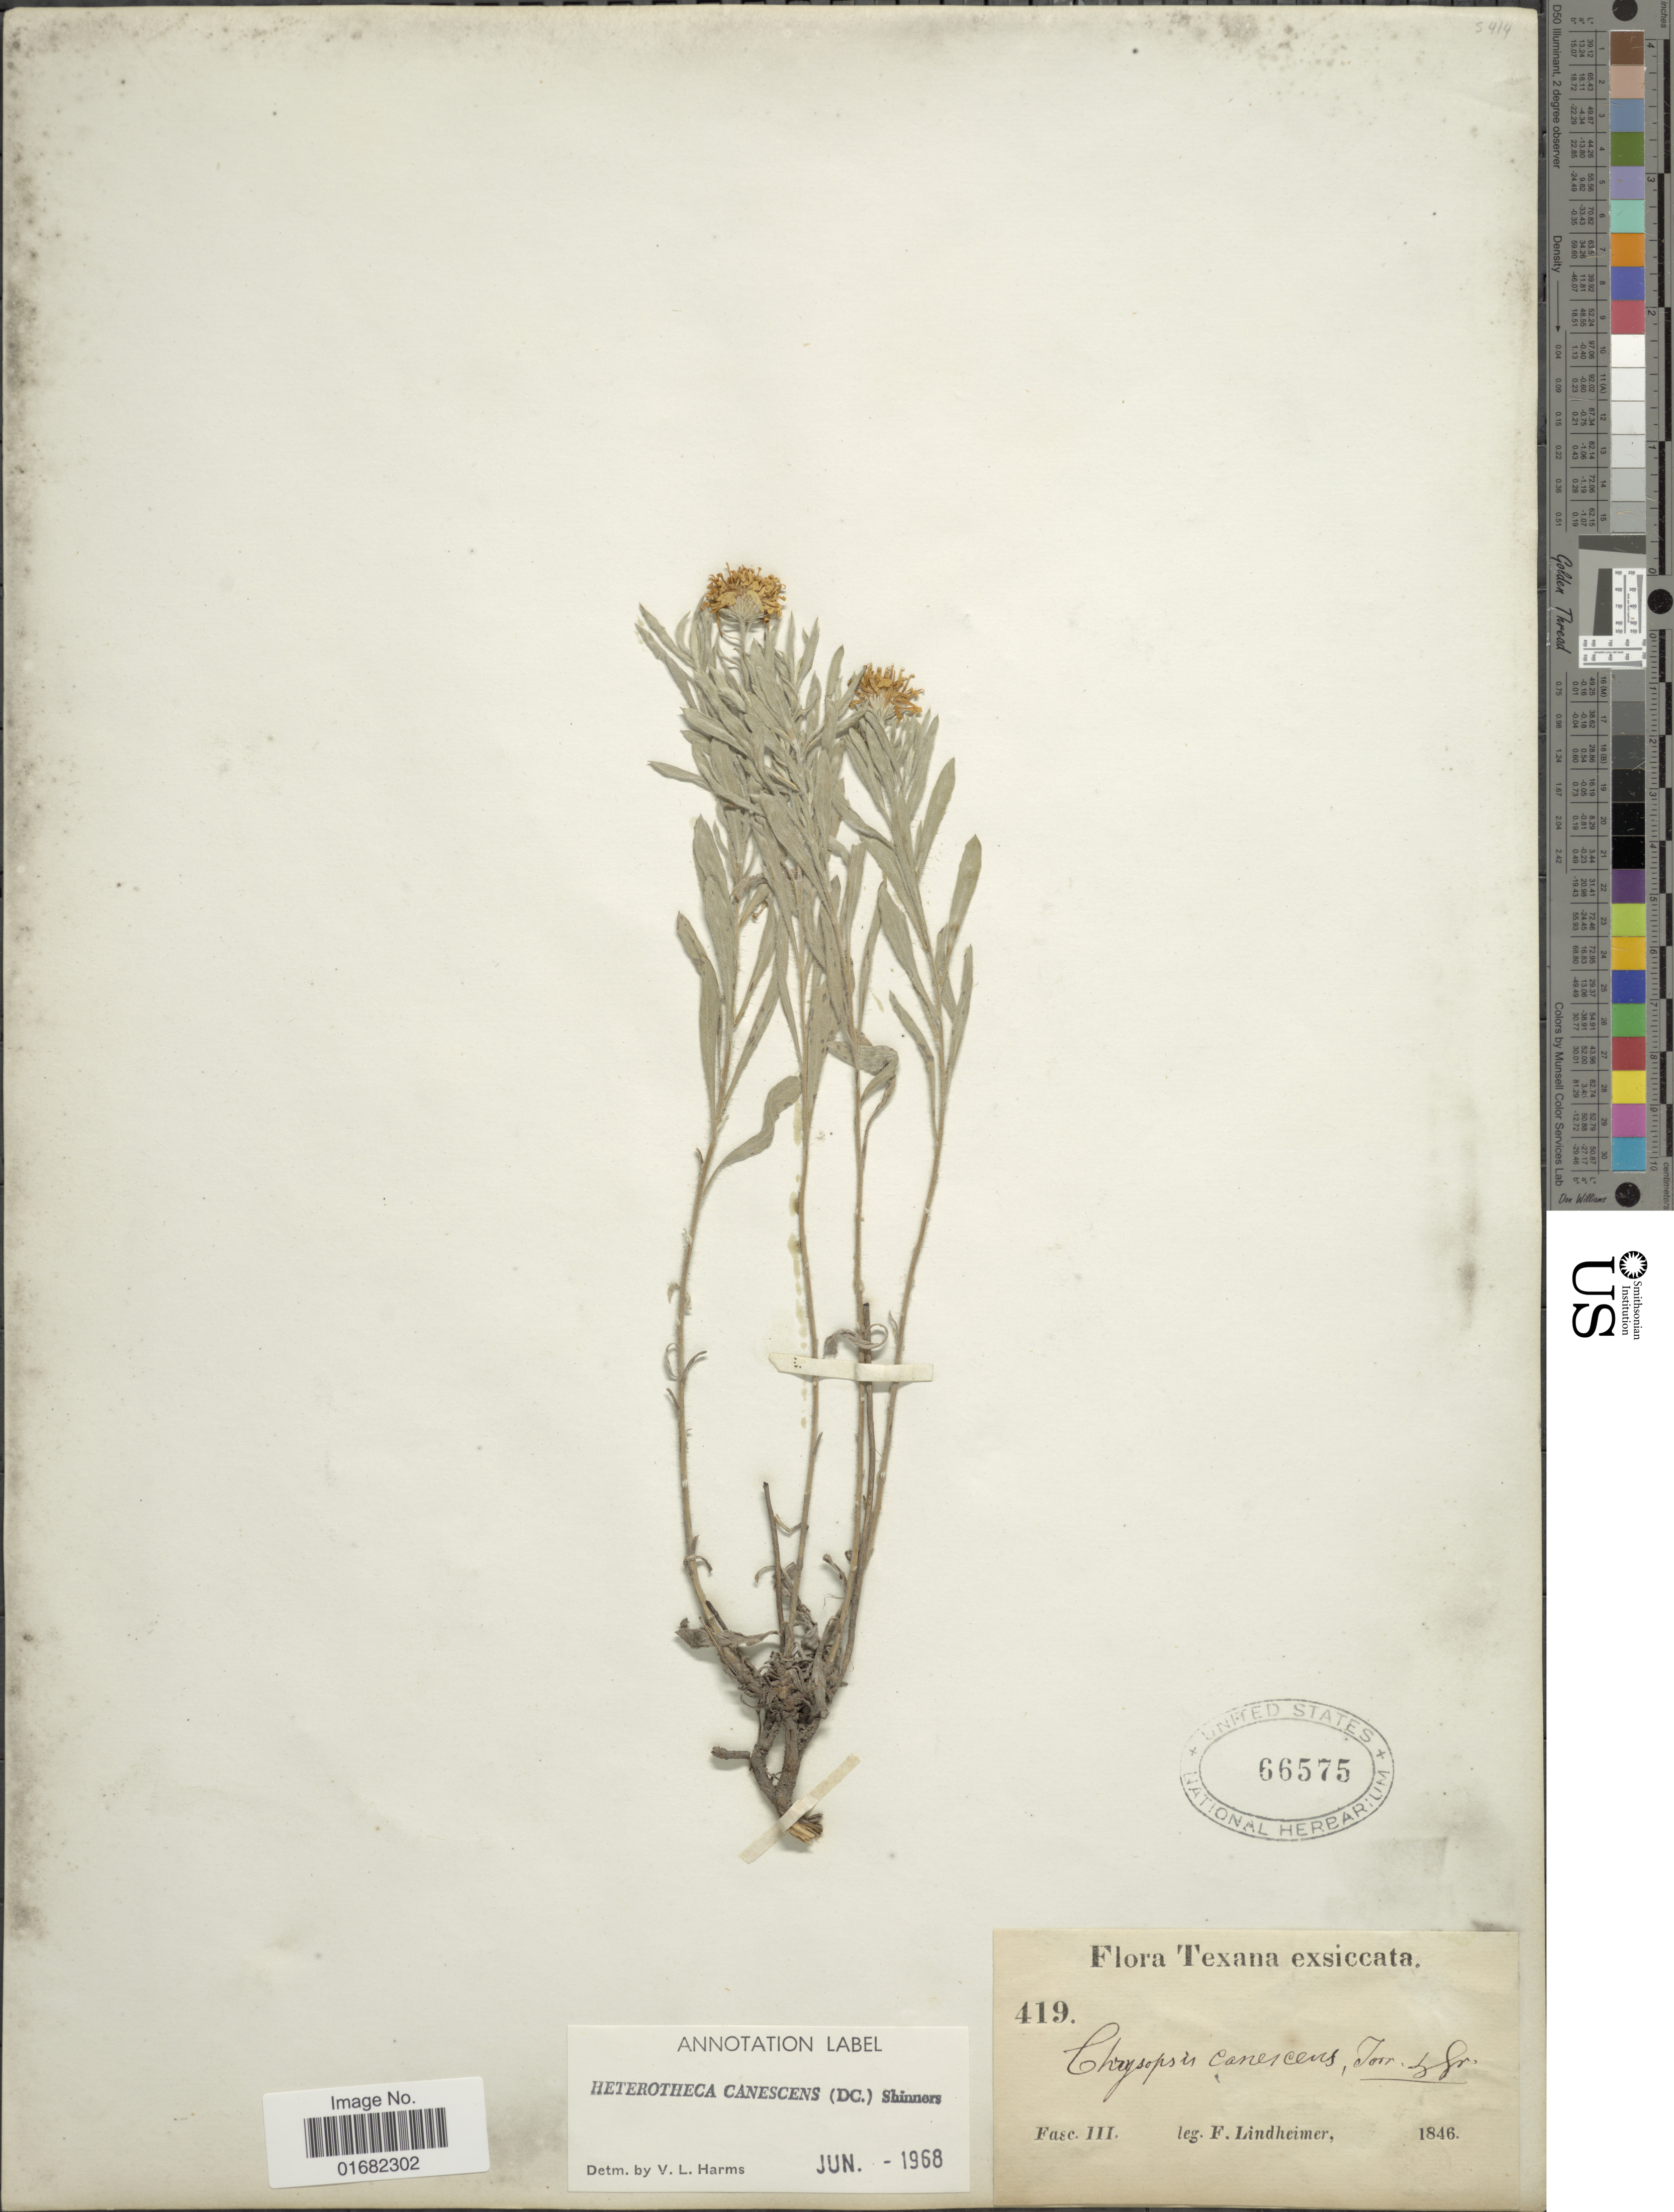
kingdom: Plantae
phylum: Tracheophyta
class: Magnoliopsida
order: Asterales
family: Asteraceae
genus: Heterotheca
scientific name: Heterotheca canescens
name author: (DC.) Shinners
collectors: F. Lindheimer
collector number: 419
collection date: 1846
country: United States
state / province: Texas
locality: Fase III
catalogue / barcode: US 66575